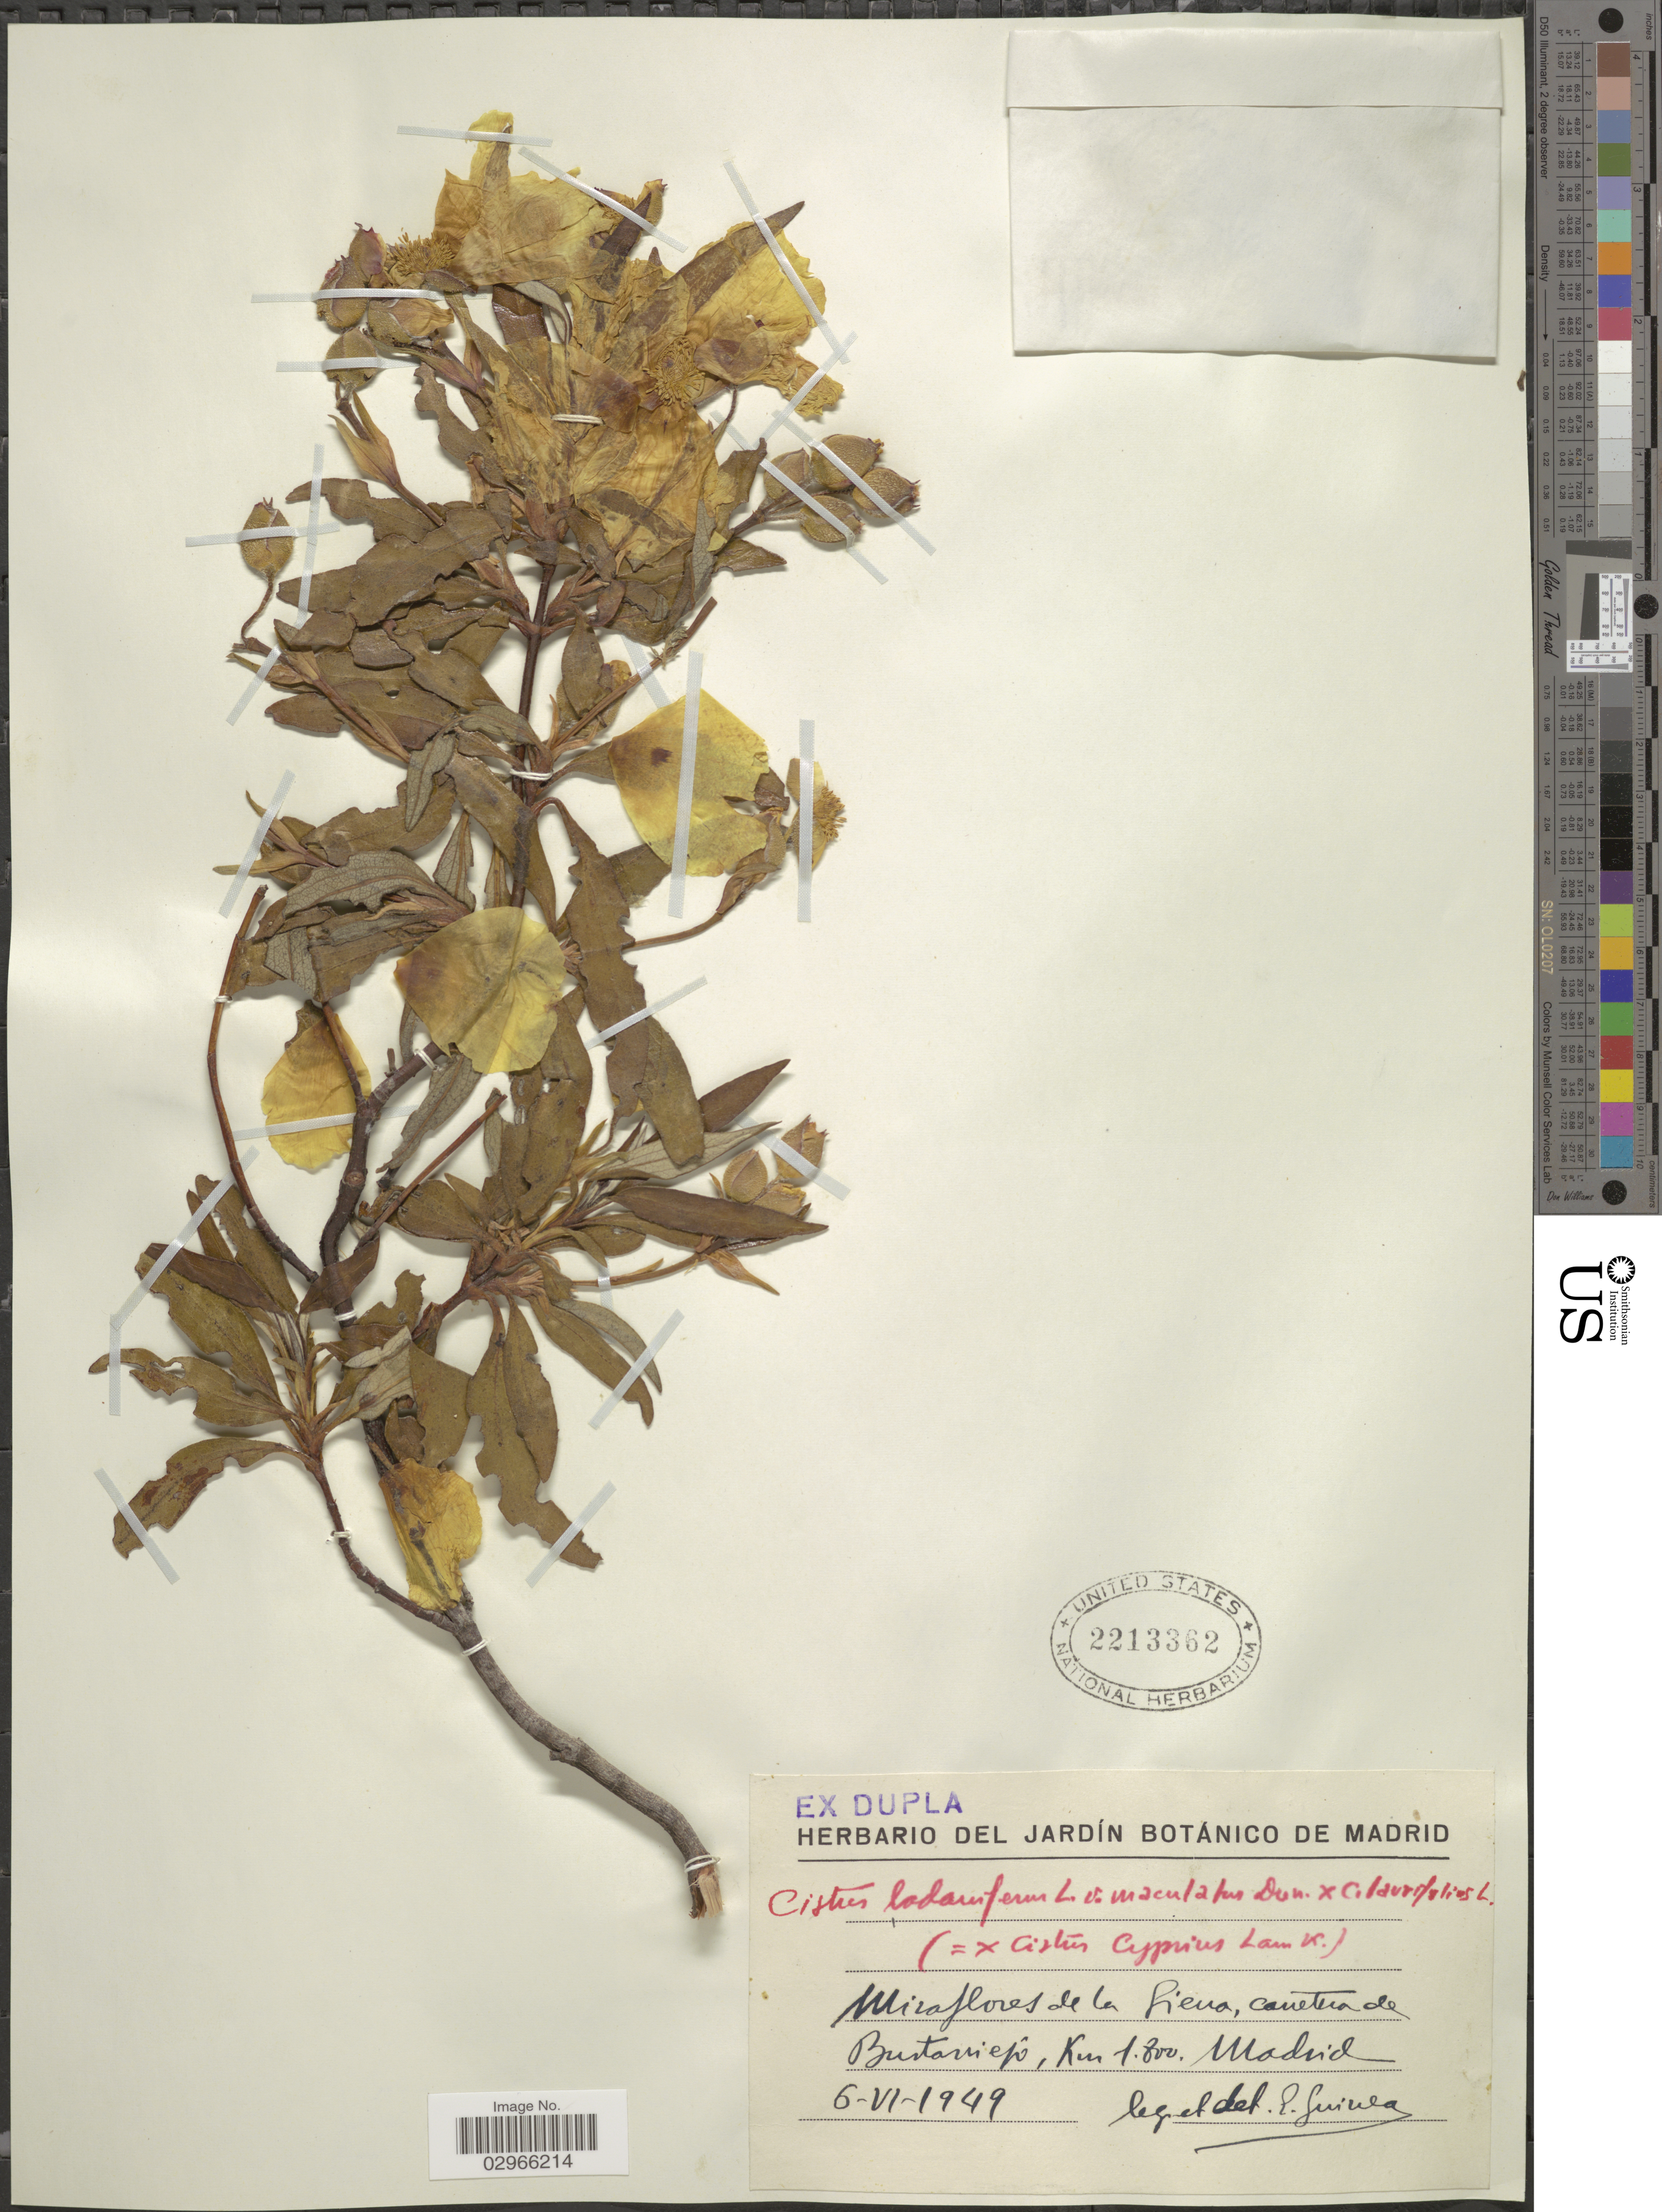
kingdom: Plantae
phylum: Tracheophyta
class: Magnoliopsida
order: Malvales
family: Cistaceae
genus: Cistus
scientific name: Cistus ladanifer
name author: L.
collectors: E. Guinea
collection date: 1949-06-06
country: Spain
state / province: Madrid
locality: Miraflores de la Liena, cantera de Buntaviejo.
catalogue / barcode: US 2213362